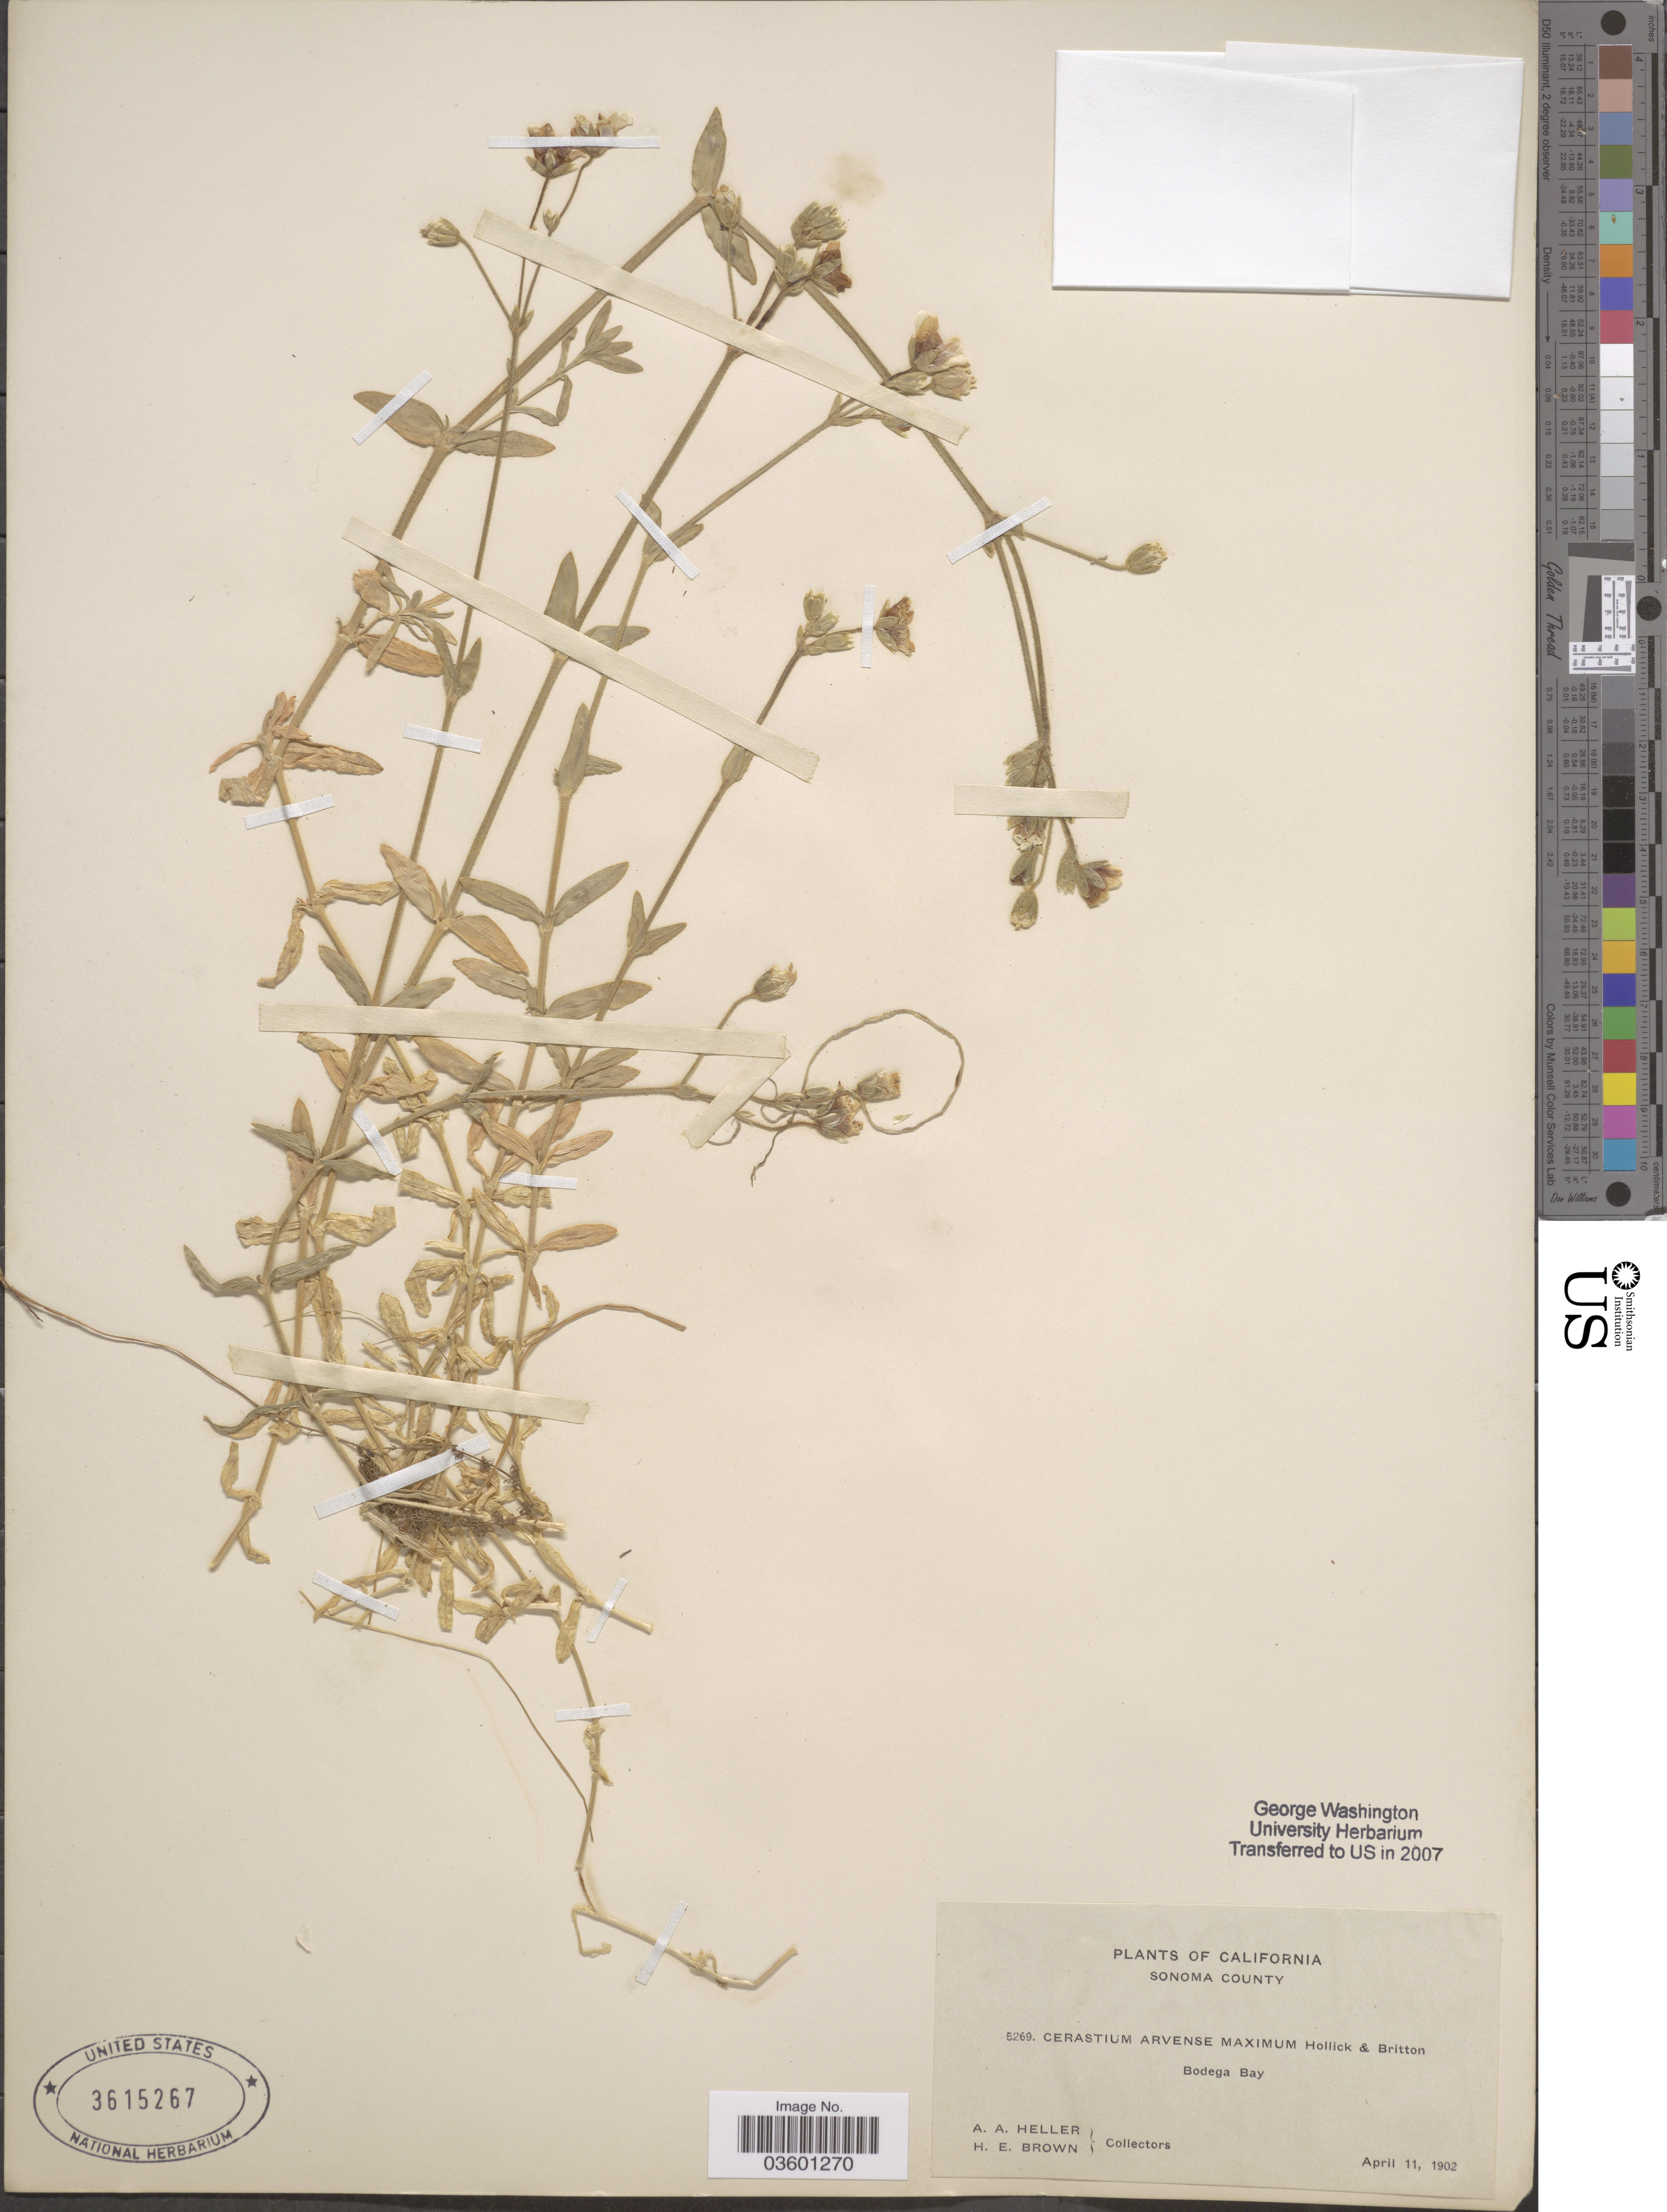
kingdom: Plantae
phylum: Tracheophyta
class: Magnoliopsida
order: Caryophyllales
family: Caryophyllaceae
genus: Cerastium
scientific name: Cerastium arvense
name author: L.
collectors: A. A. Heller & H. E. Brown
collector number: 5269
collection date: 1902-04-11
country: United States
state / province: California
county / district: Sonoma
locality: Sonoma County. Bodega Bay.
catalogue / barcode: US 3615267